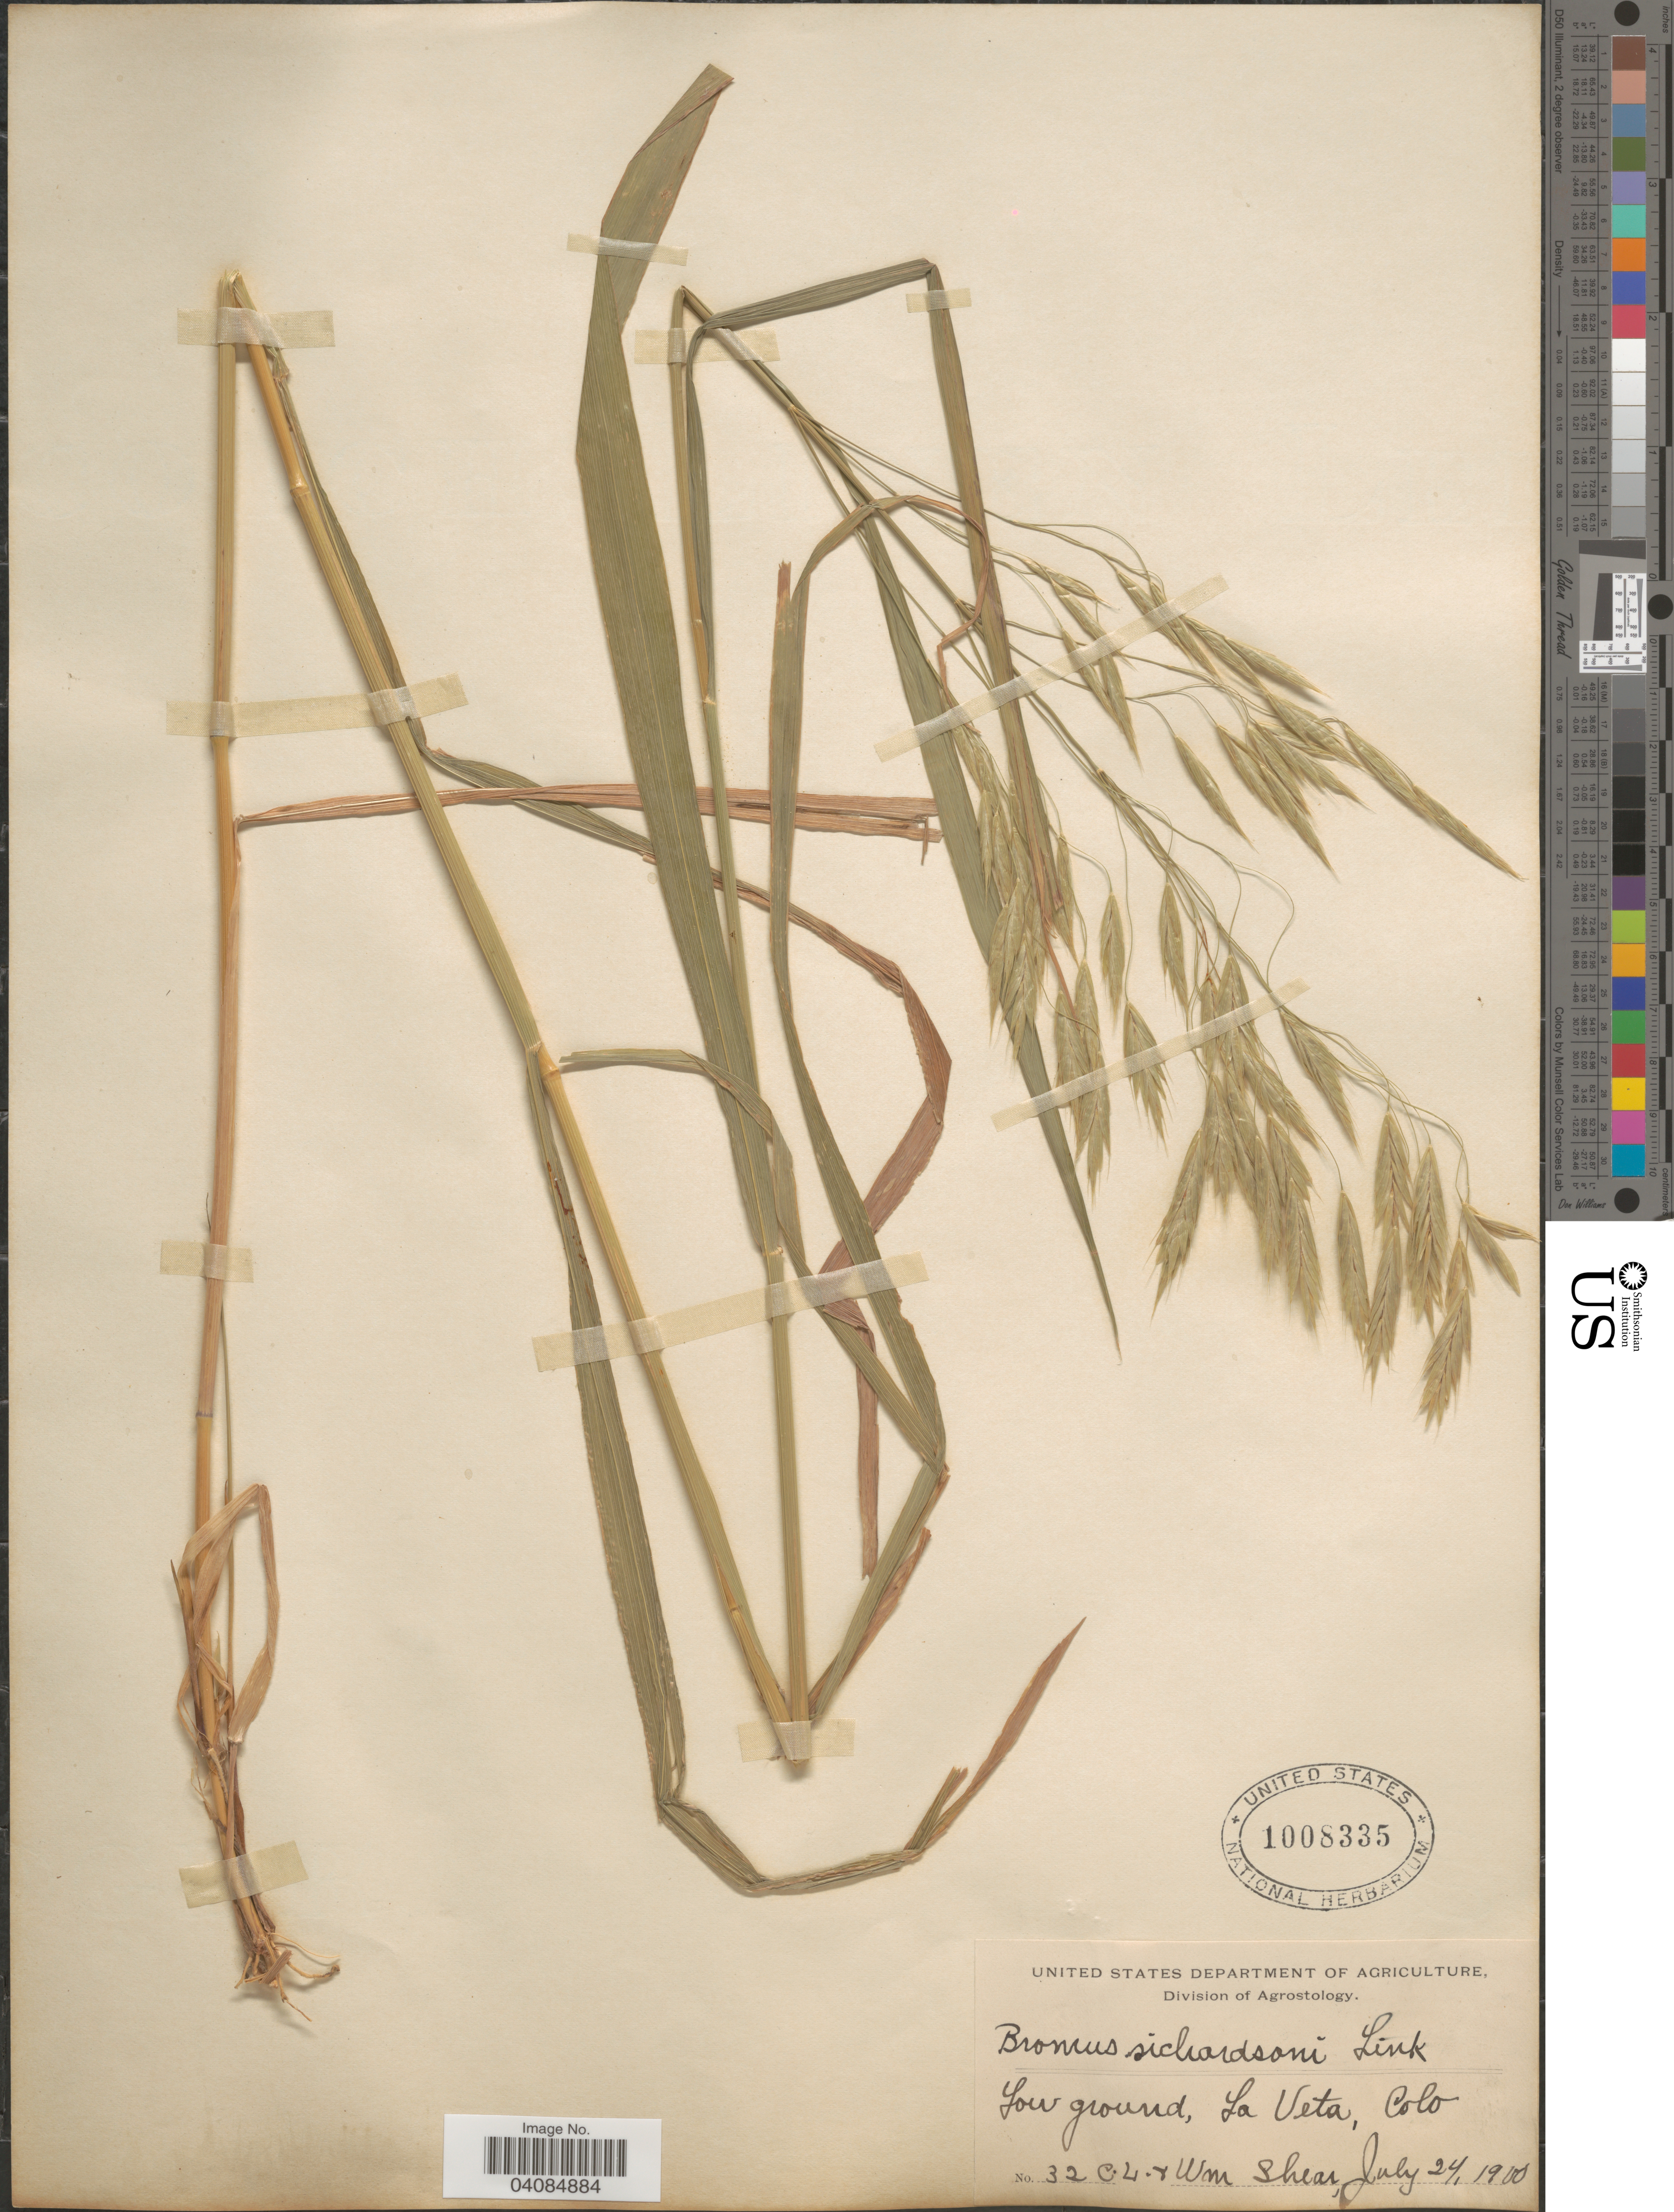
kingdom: Plantae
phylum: Tracheophyta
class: Liliopsida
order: Poales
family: Poaceae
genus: Bromus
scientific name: Bromus racemosus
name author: L.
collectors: C. L. Shear & W. Shear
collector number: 32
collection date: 1900-07-24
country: United States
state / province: Colorado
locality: Low ground, La Veta.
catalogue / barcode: US 1008335